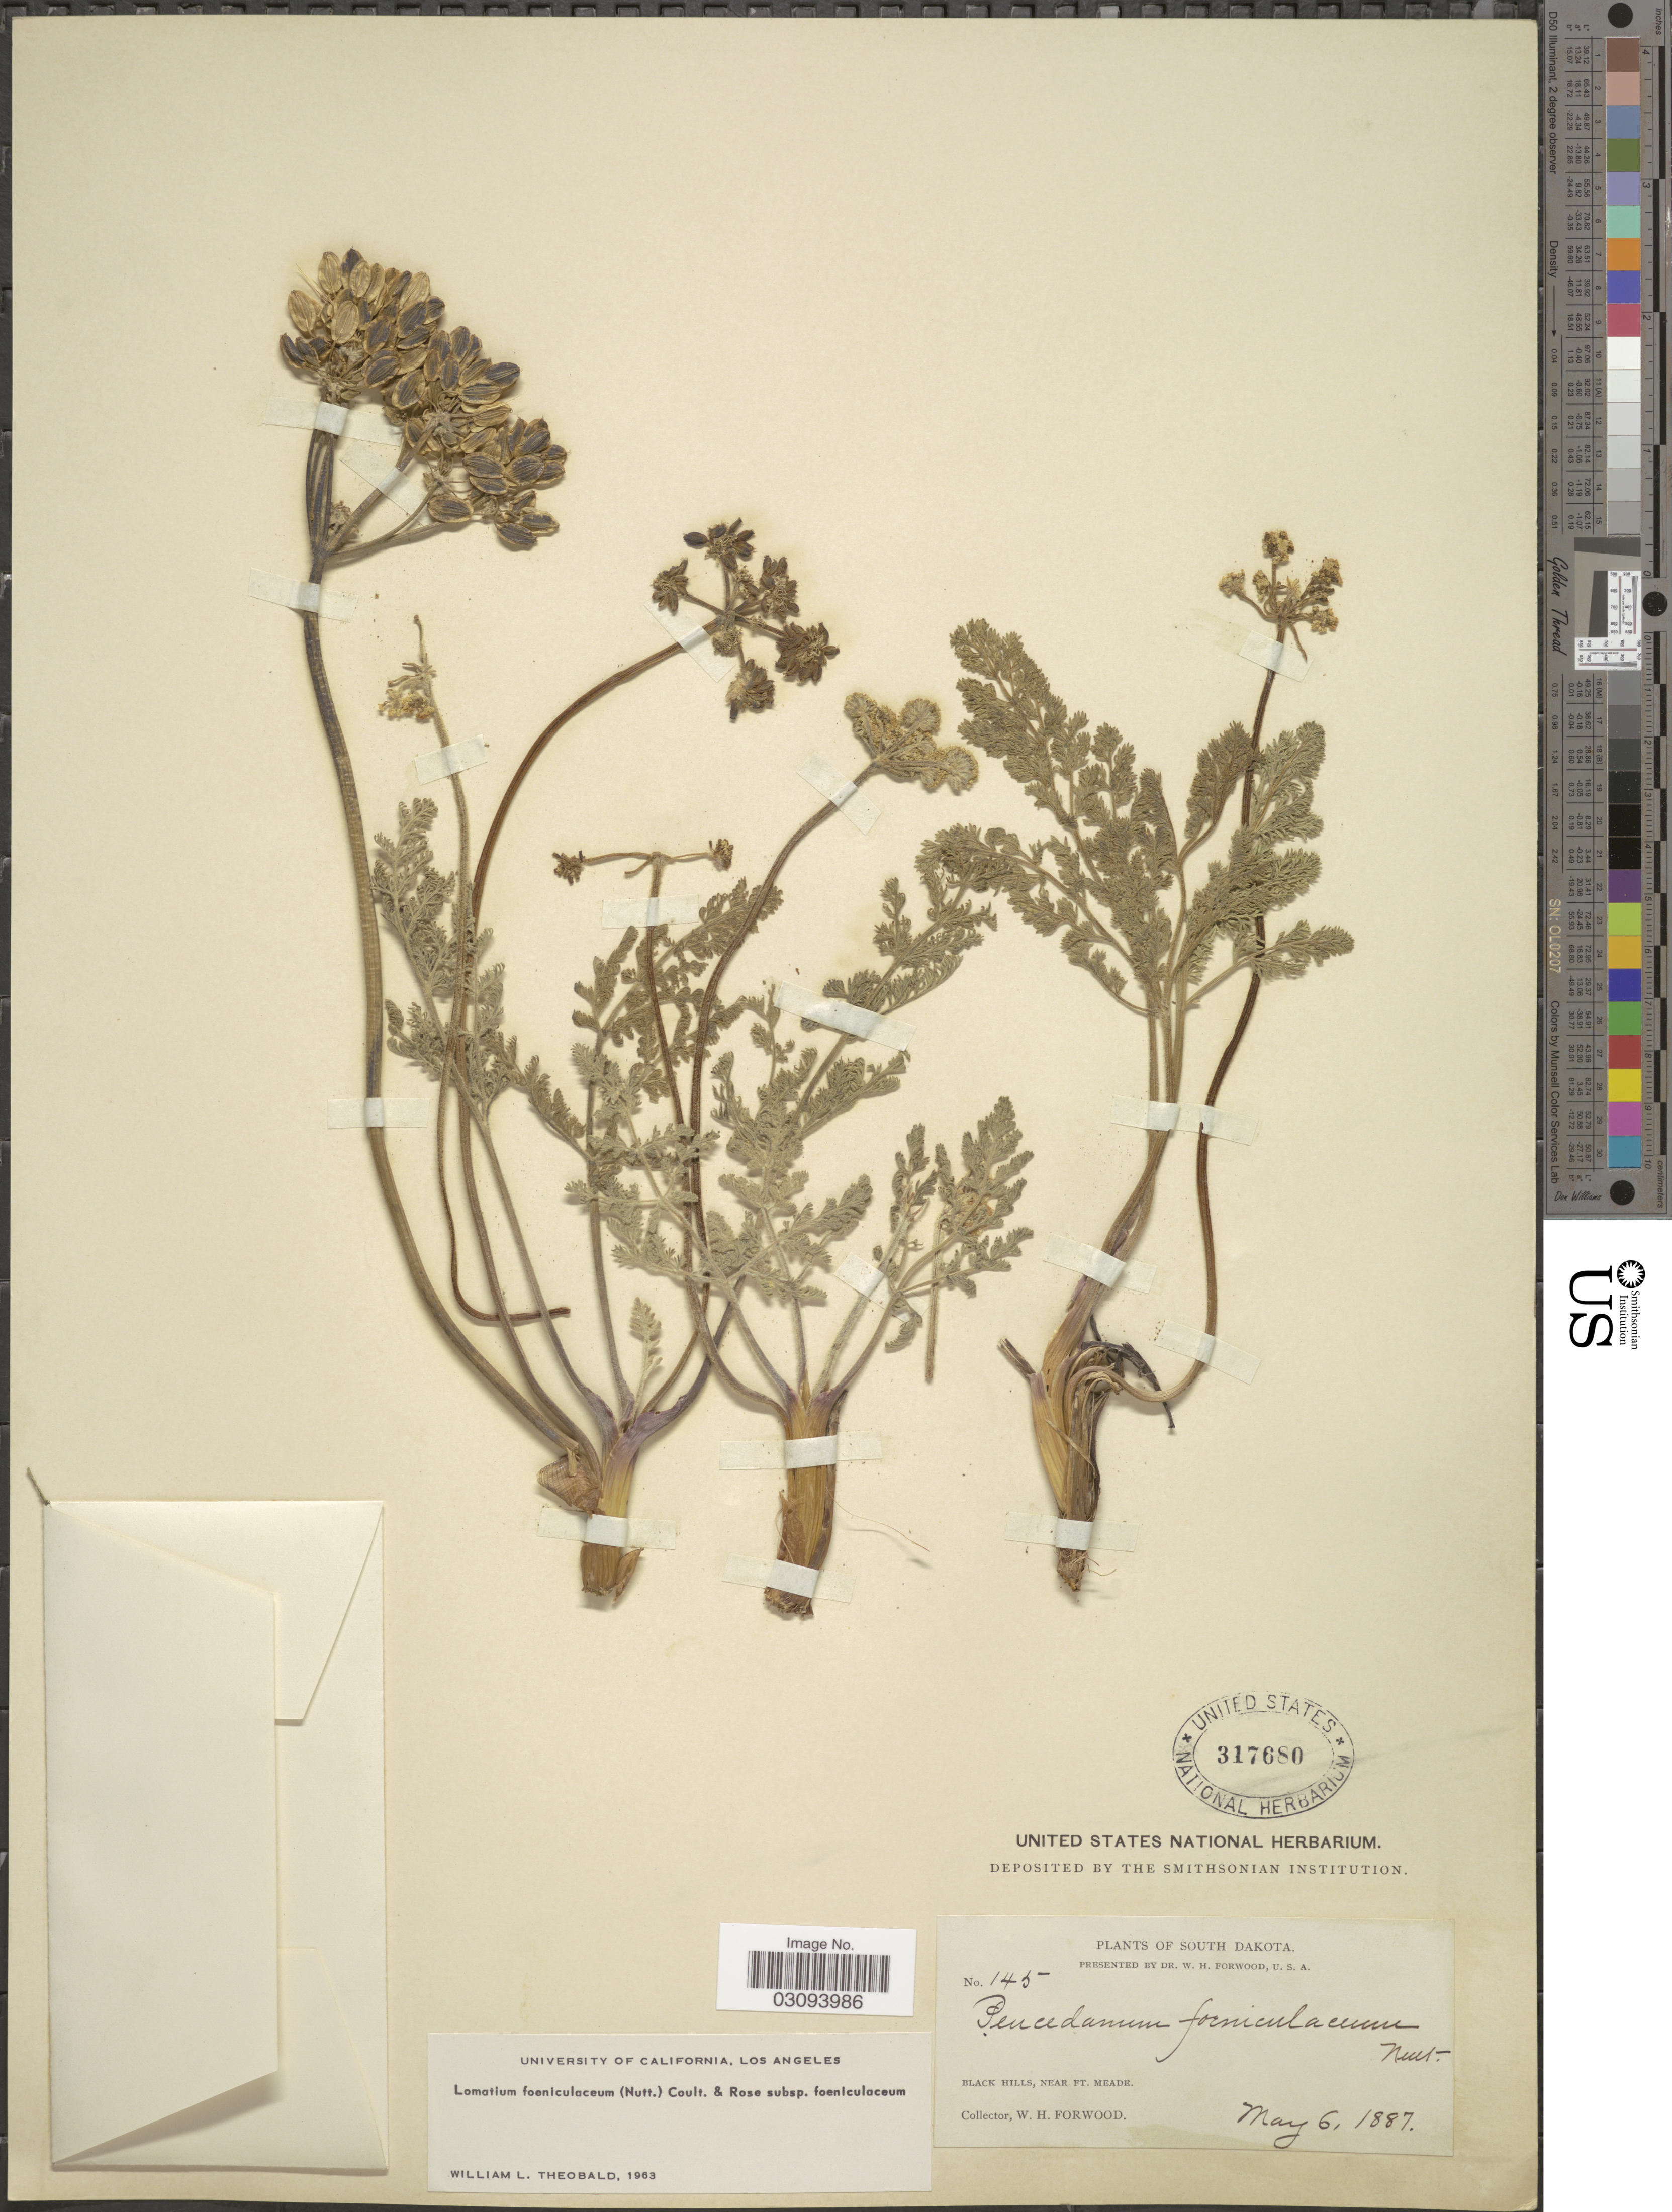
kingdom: Plantae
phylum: Tracheophyta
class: Magnoliopsida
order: Apiales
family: Apiaceae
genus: Lomatium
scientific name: Lomatium foeniculaceum subsp. foeniculaceum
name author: (Nutt.) J.M. Coult. & Rose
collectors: W. Forwood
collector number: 145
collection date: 1887-05-06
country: United States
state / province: South Dakota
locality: Black Hills, near Ft. Meade.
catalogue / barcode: US 317680